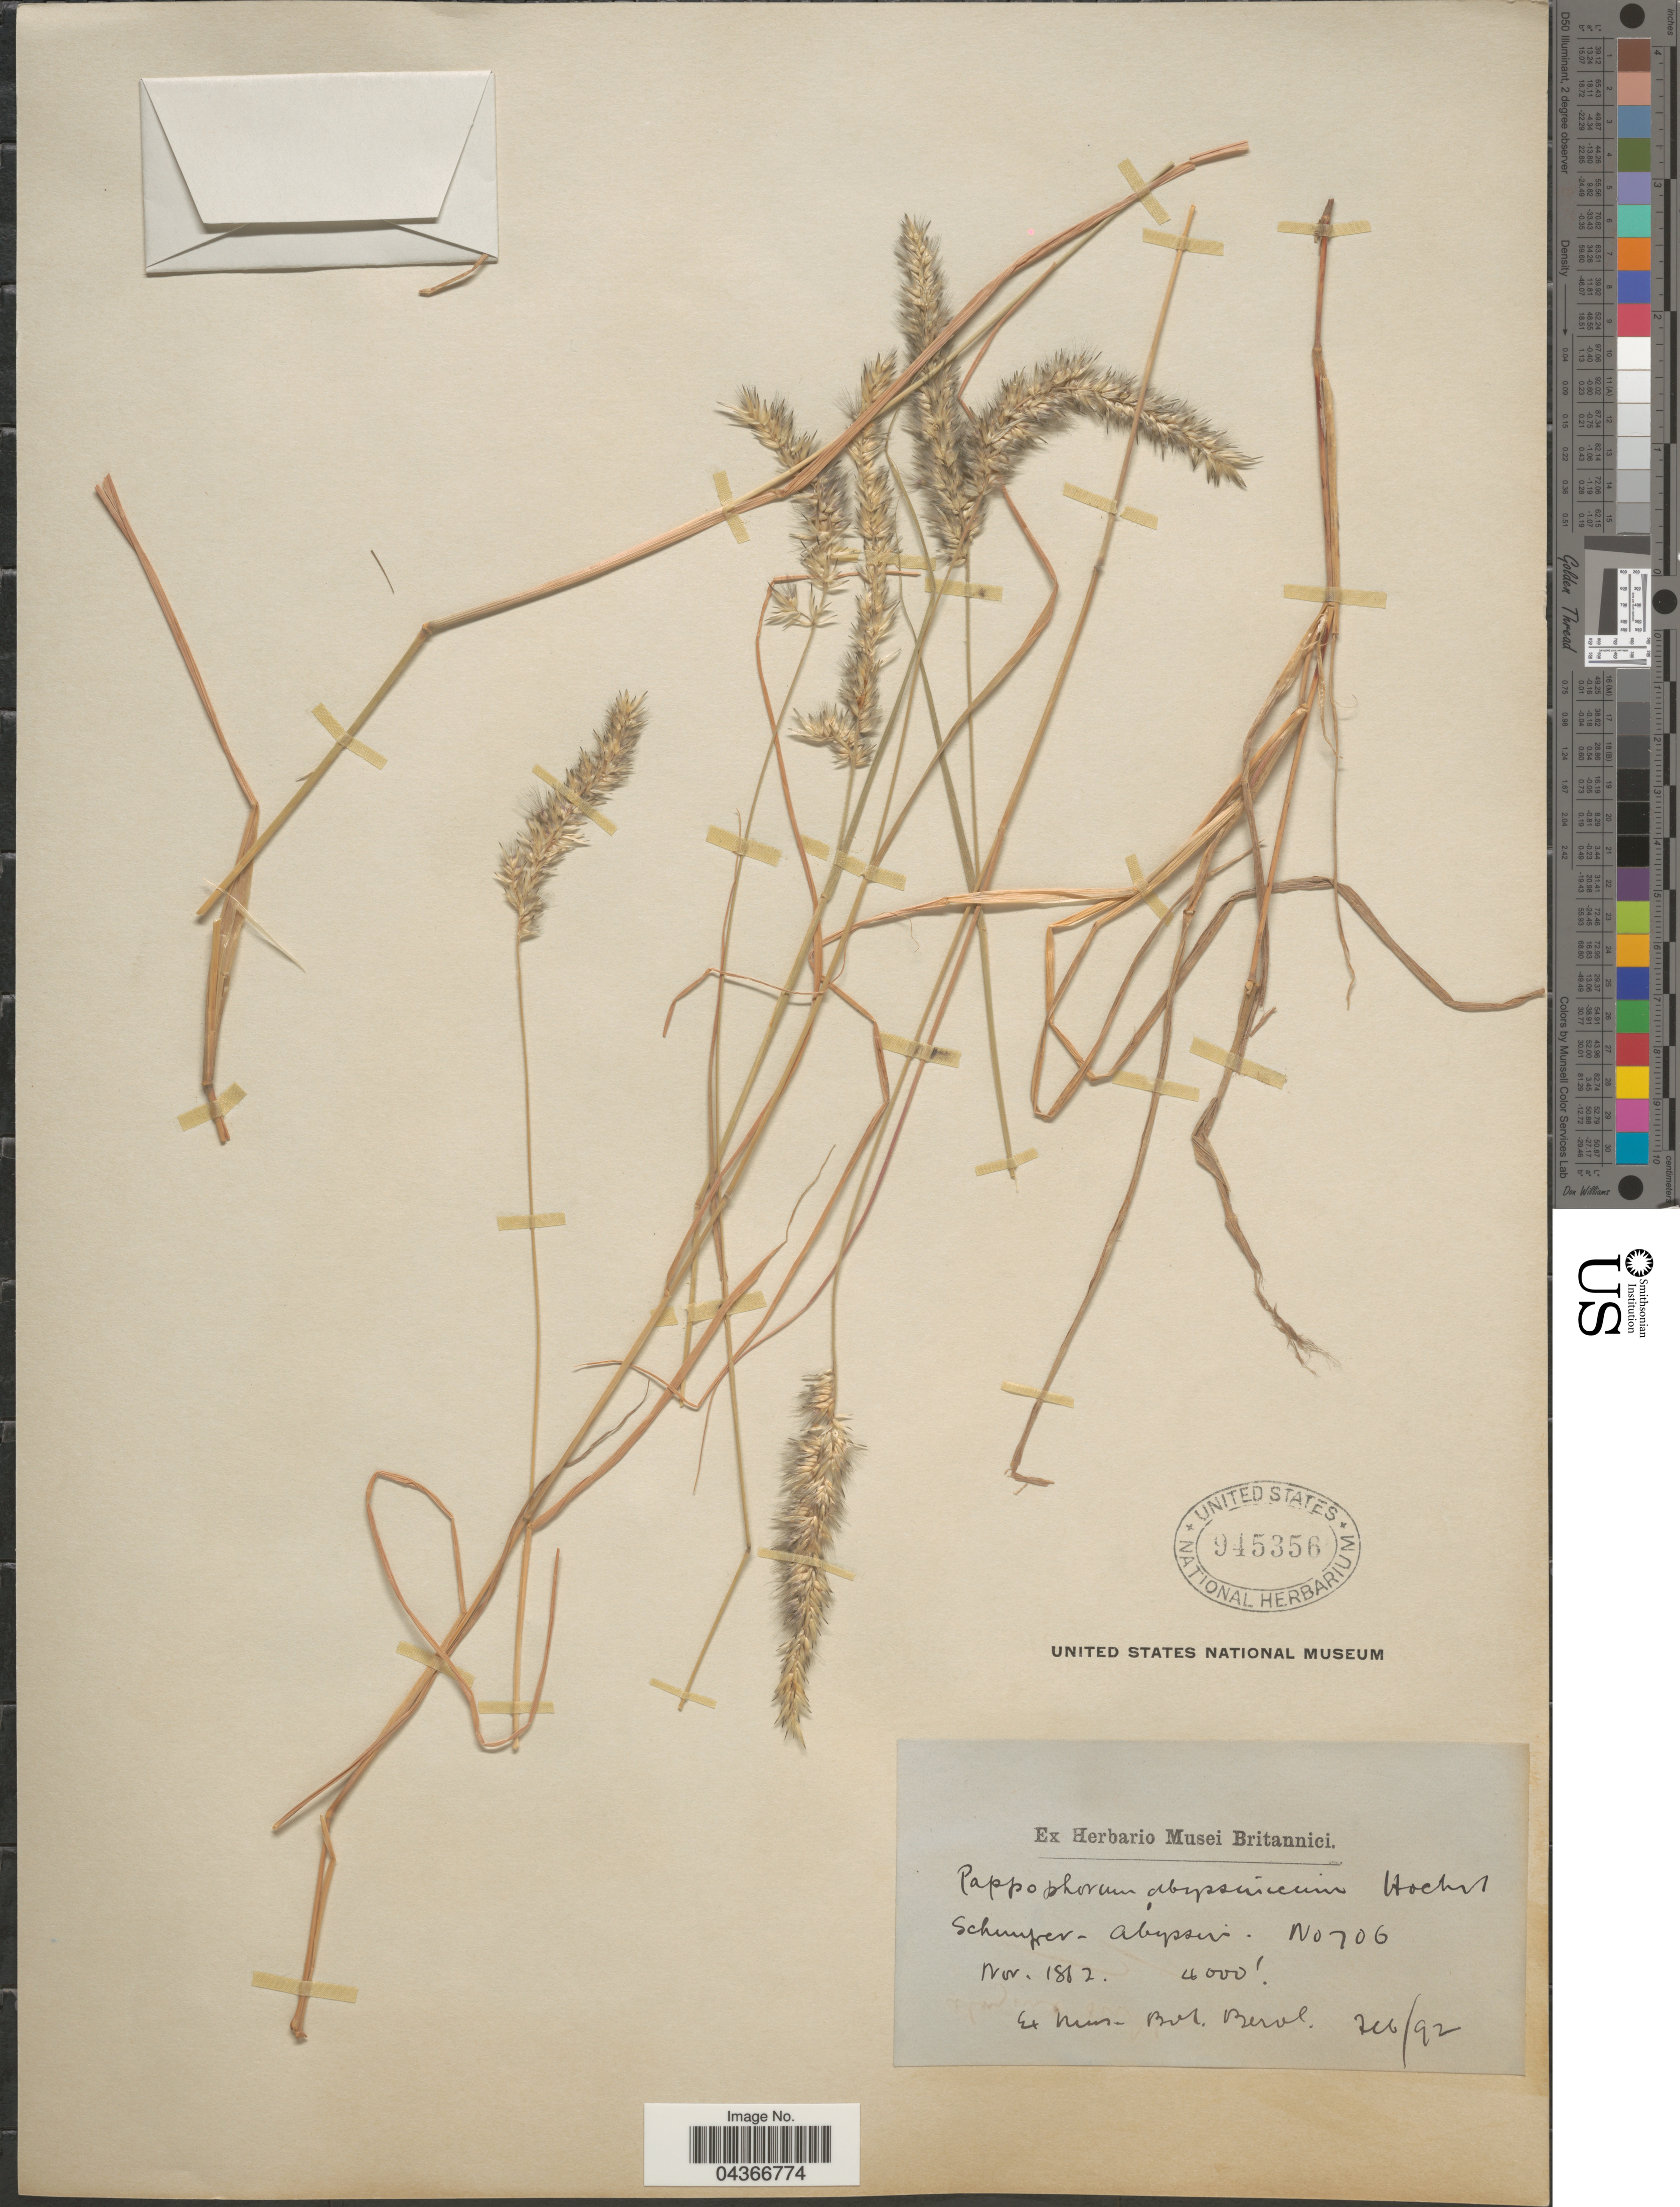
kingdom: Plantae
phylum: Tracheophyta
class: Liliopsida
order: Poales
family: Poaceae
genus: Enneapogon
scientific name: Enneapogon cenchroides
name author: (Licht. ex Roem. & Schult.) C.E. Hubb.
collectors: -. Schimper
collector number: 706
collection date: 1862-11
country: Ethiopia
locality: Abyssin.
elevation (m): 1219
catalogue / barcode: US 945356